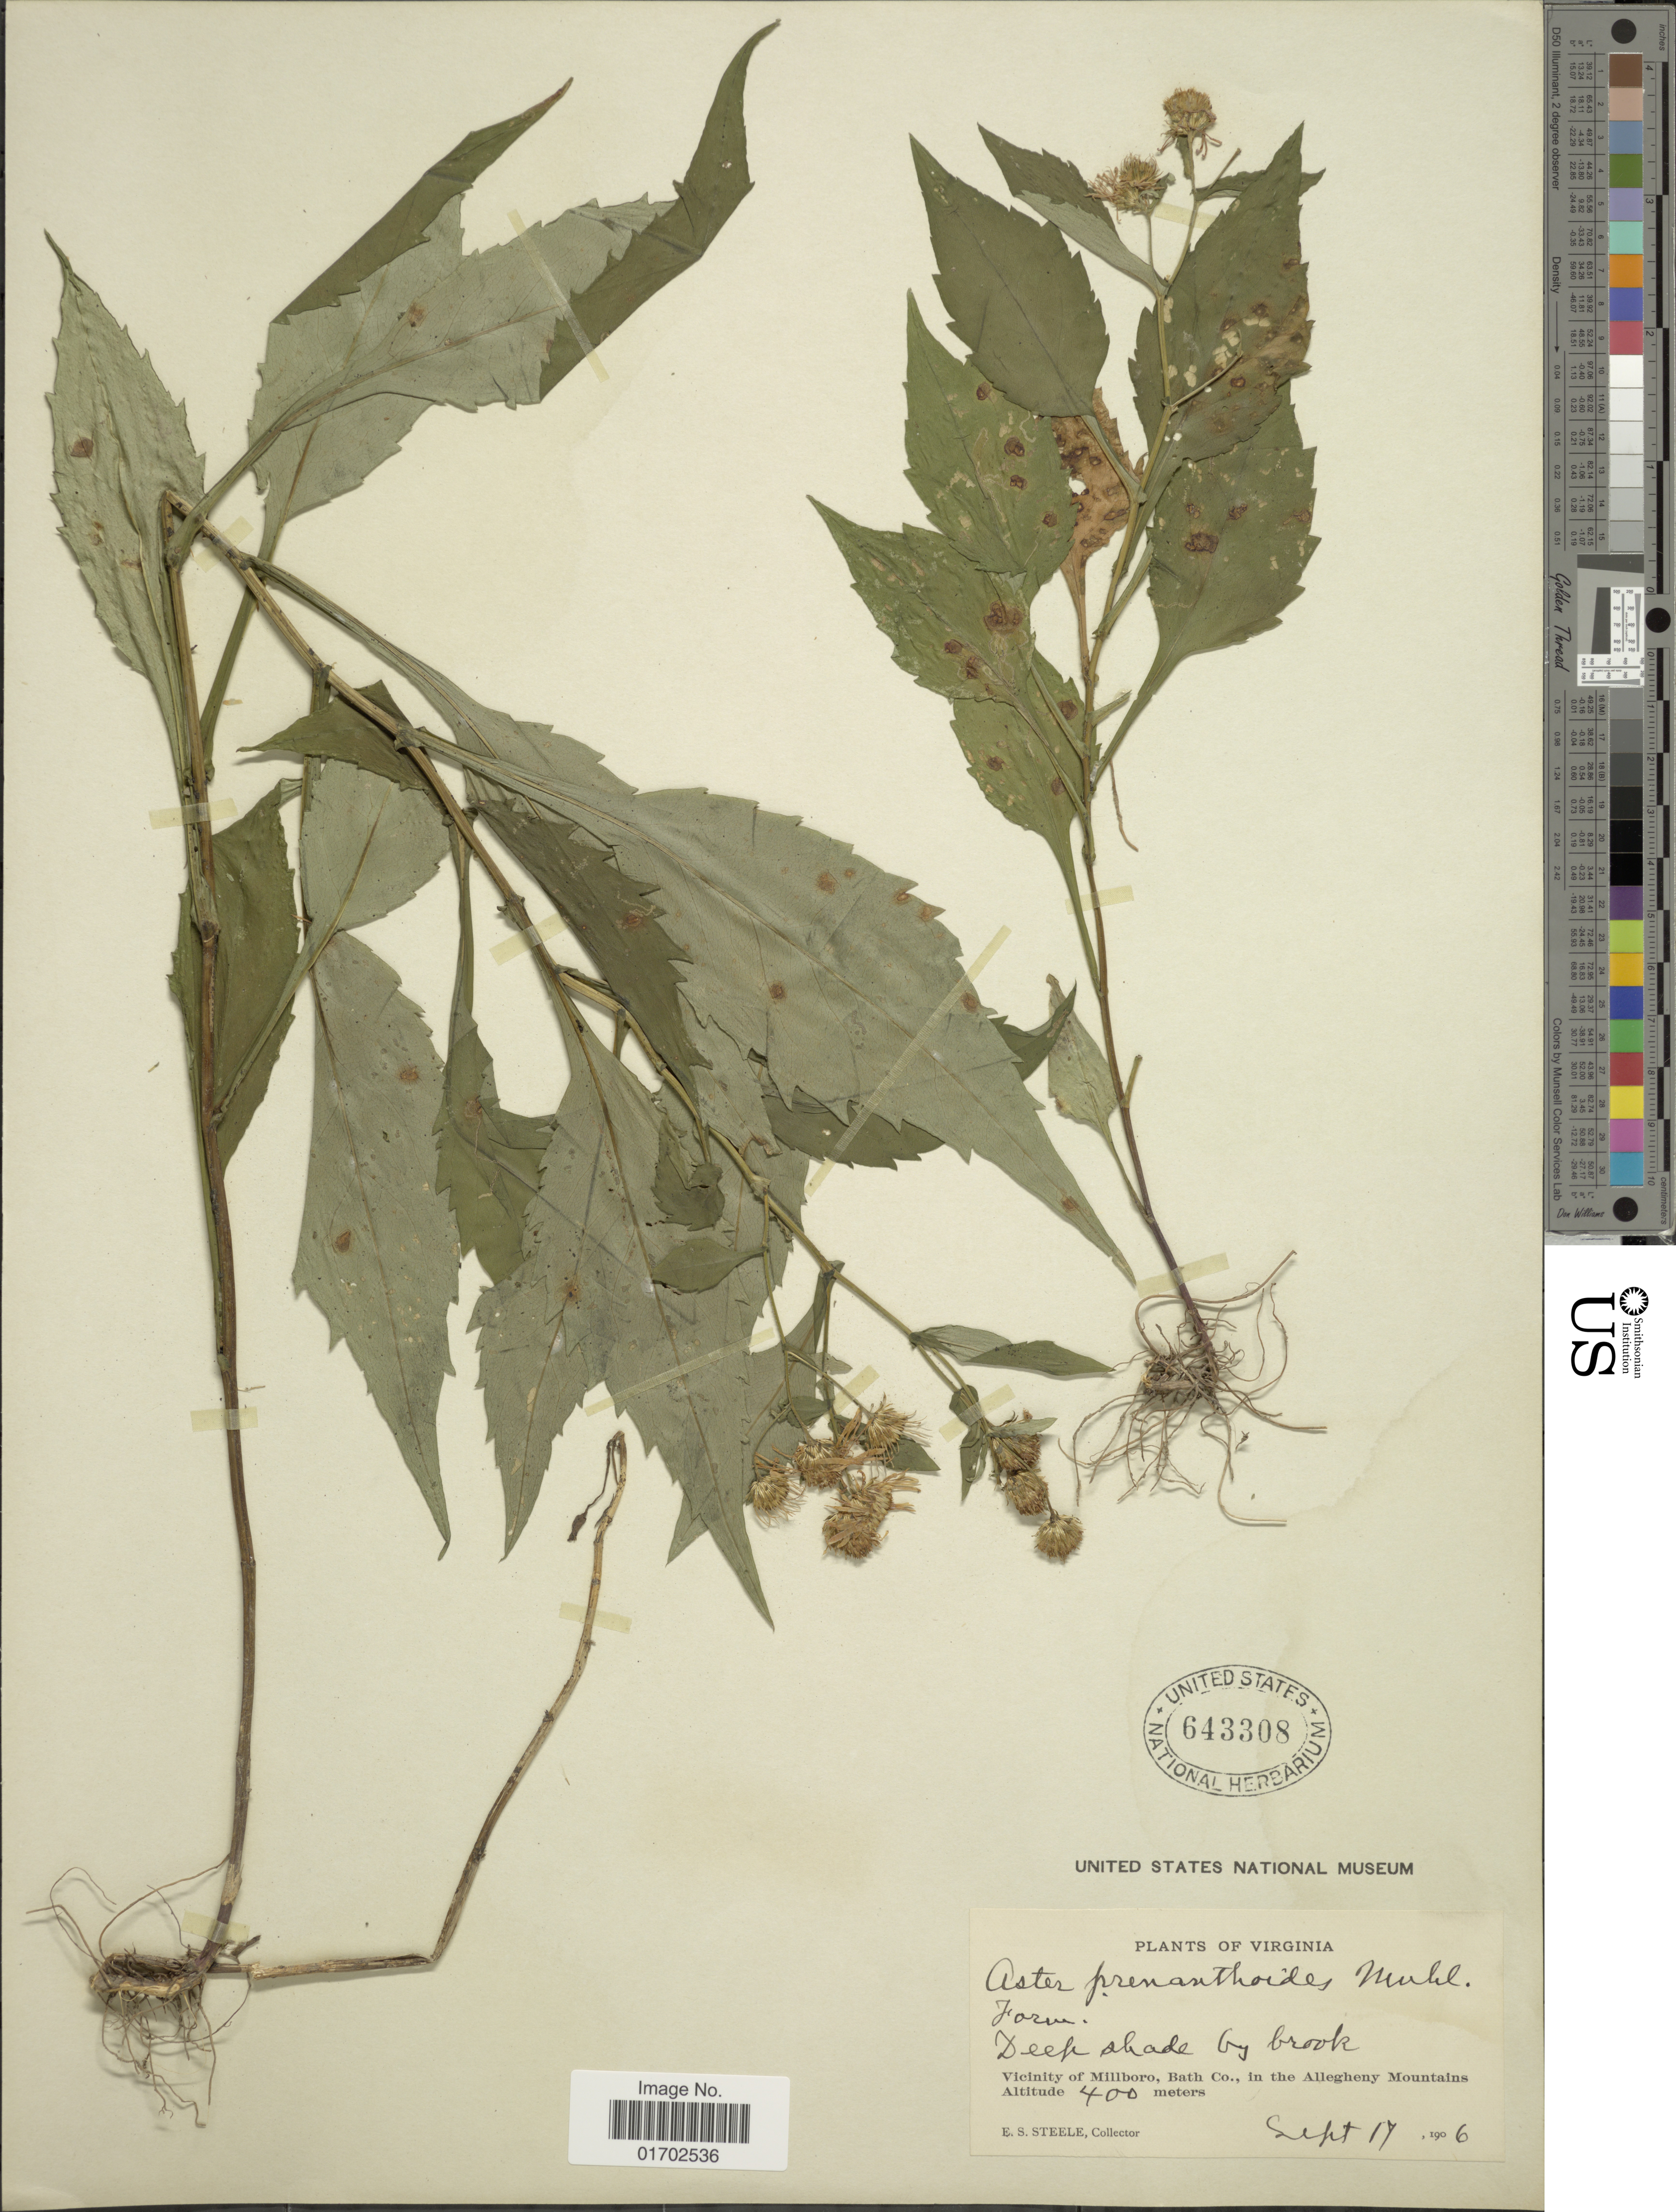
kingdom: Plantae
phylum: Tracheophyta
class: Magnoliopsida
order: Asterales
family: Asteraceae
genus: Symphyotrichum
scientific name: Symphyotrichum prenanthoides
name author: (Muhl. ex Willd.) G.L. Nesom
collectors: E. Steele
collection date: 1906-09-17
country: United States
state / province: Virginia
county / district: Bath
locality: Virginia. Deep shade by brook. Vicinity of Millboro, Bath Co., in the Allegheny Mountains.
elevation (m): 400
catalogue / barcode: US 643308